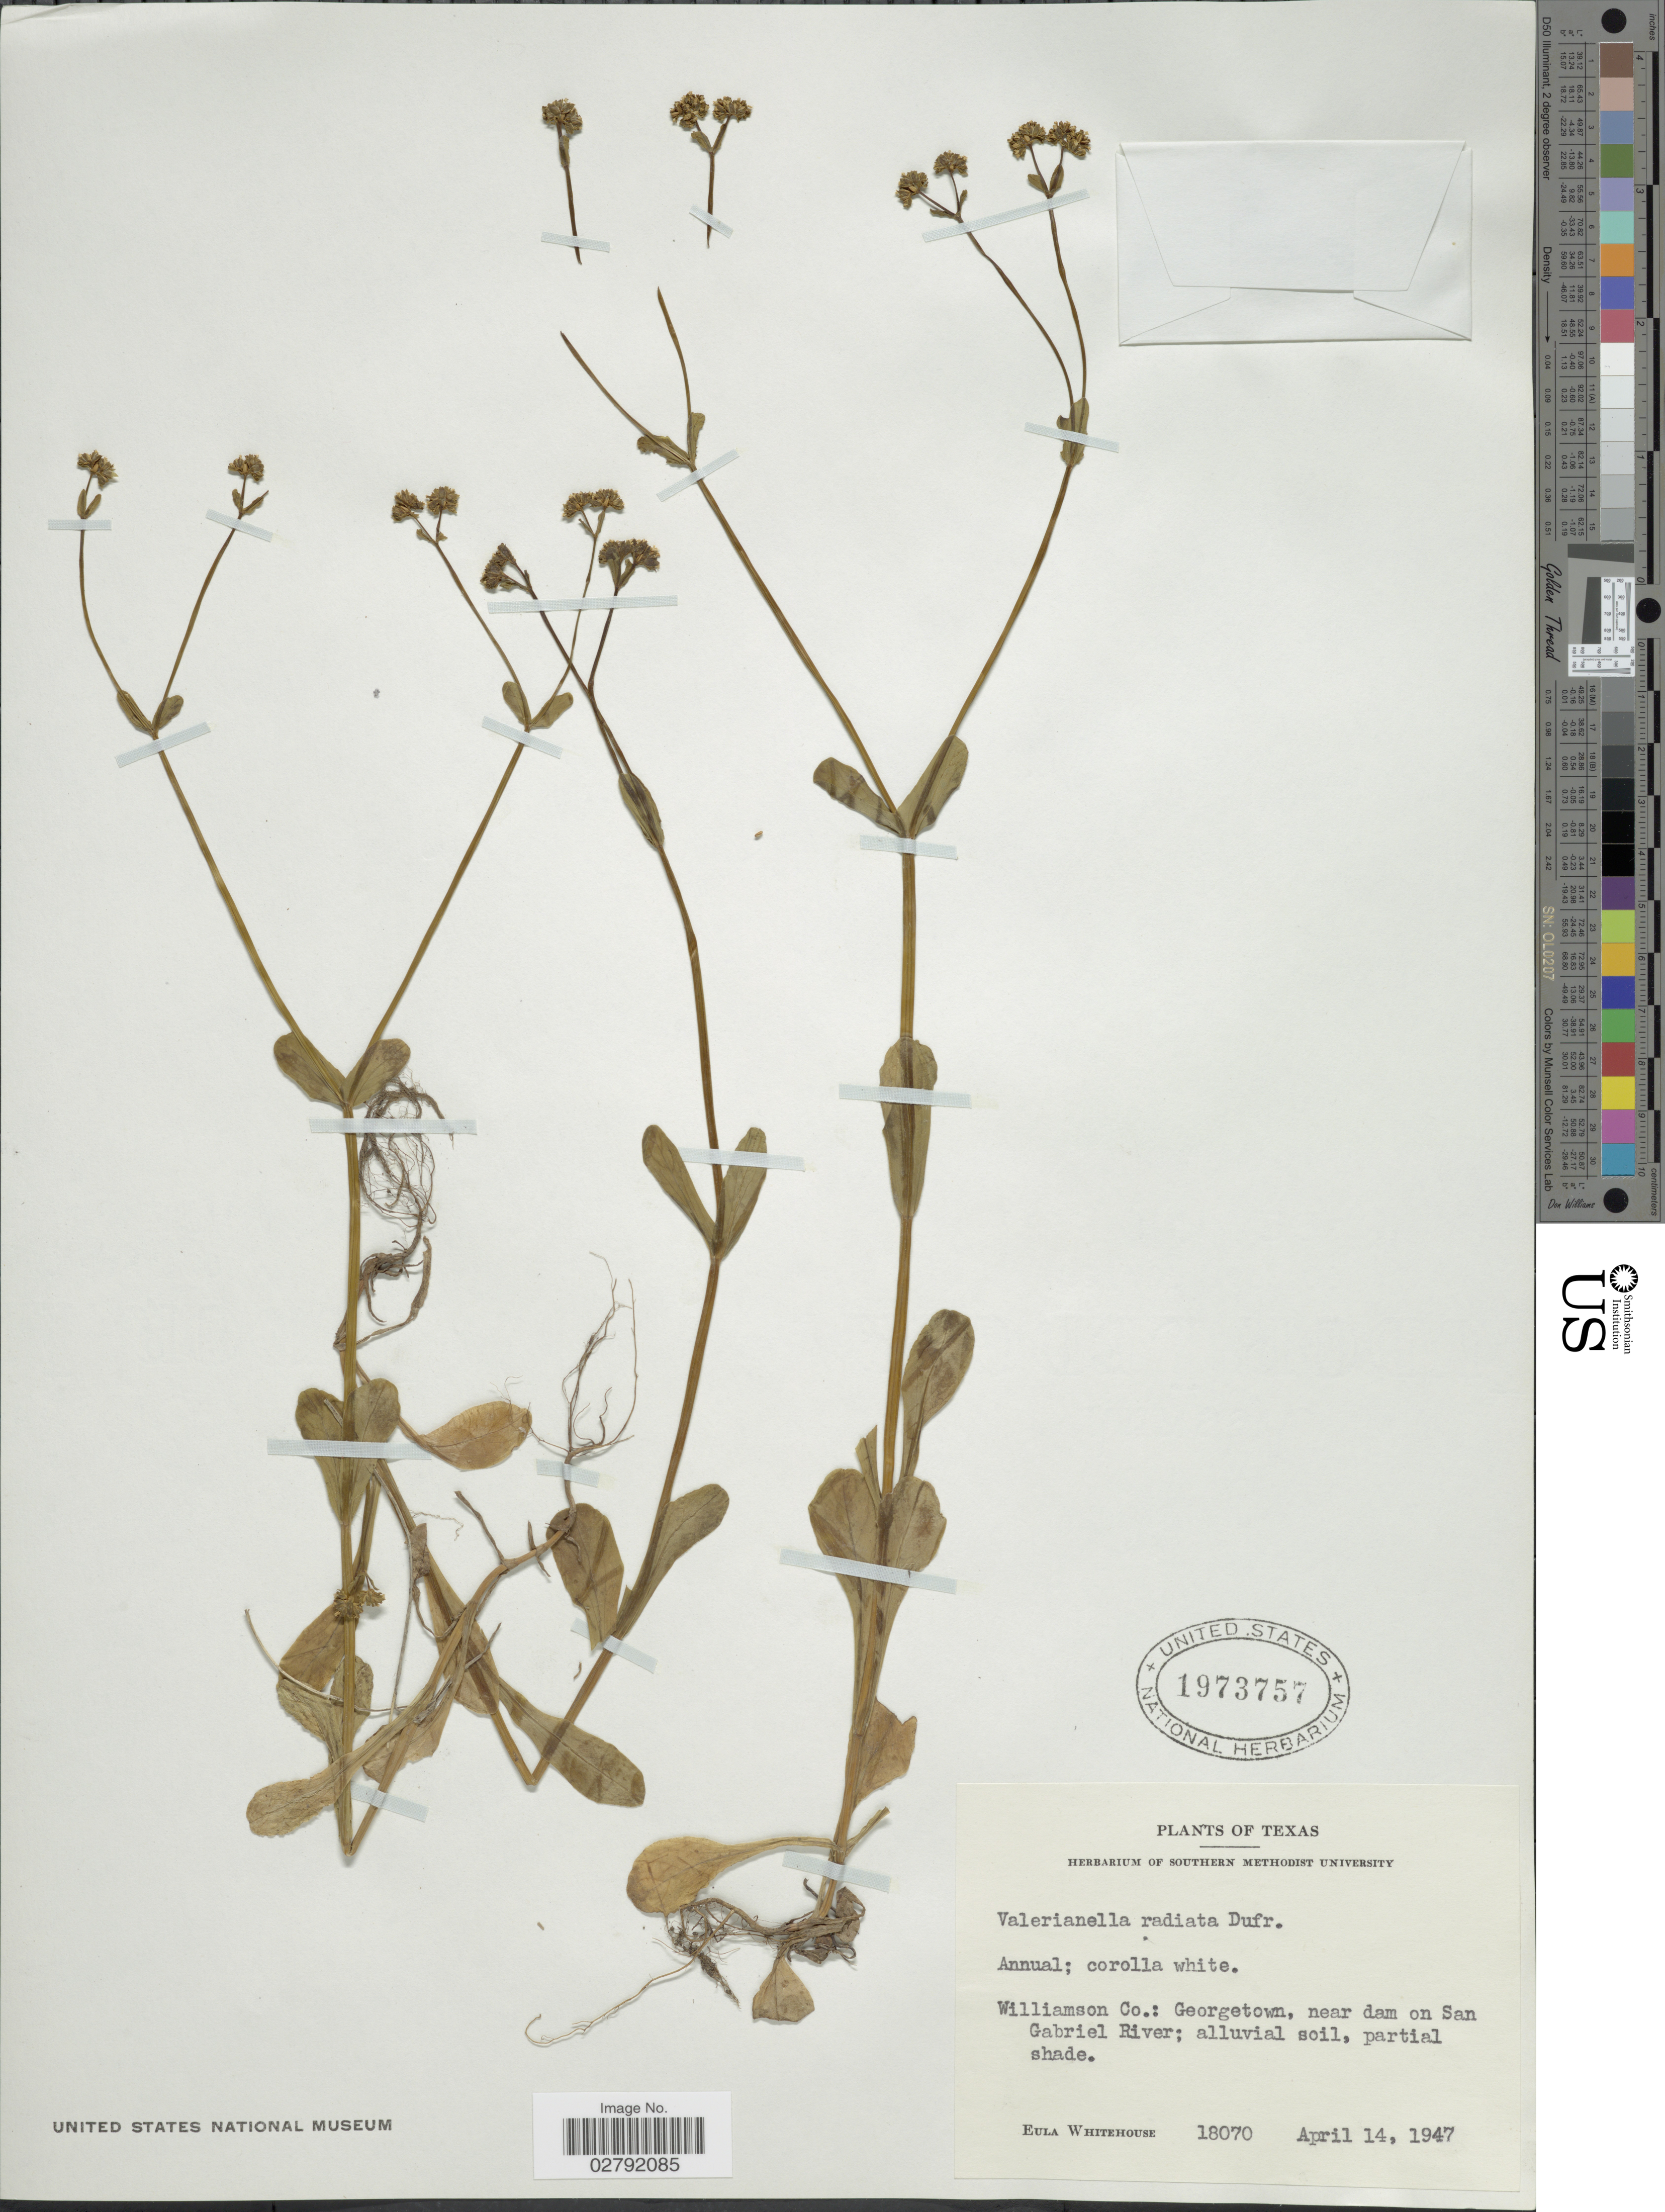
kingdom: Plantae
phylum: Tracheophyta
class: Magnoliopsida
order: Dipsacales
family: Caprifoliaceae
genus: Valerianella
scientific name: Valerianella radiata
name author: (L.) Dufr.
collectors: E. Whitehouse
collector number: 18070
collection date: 1947-04-14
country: United States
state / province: Texas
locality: Williamson Co.: Georgetown, near dam on San Gabriel River.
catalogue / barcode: US 1973757